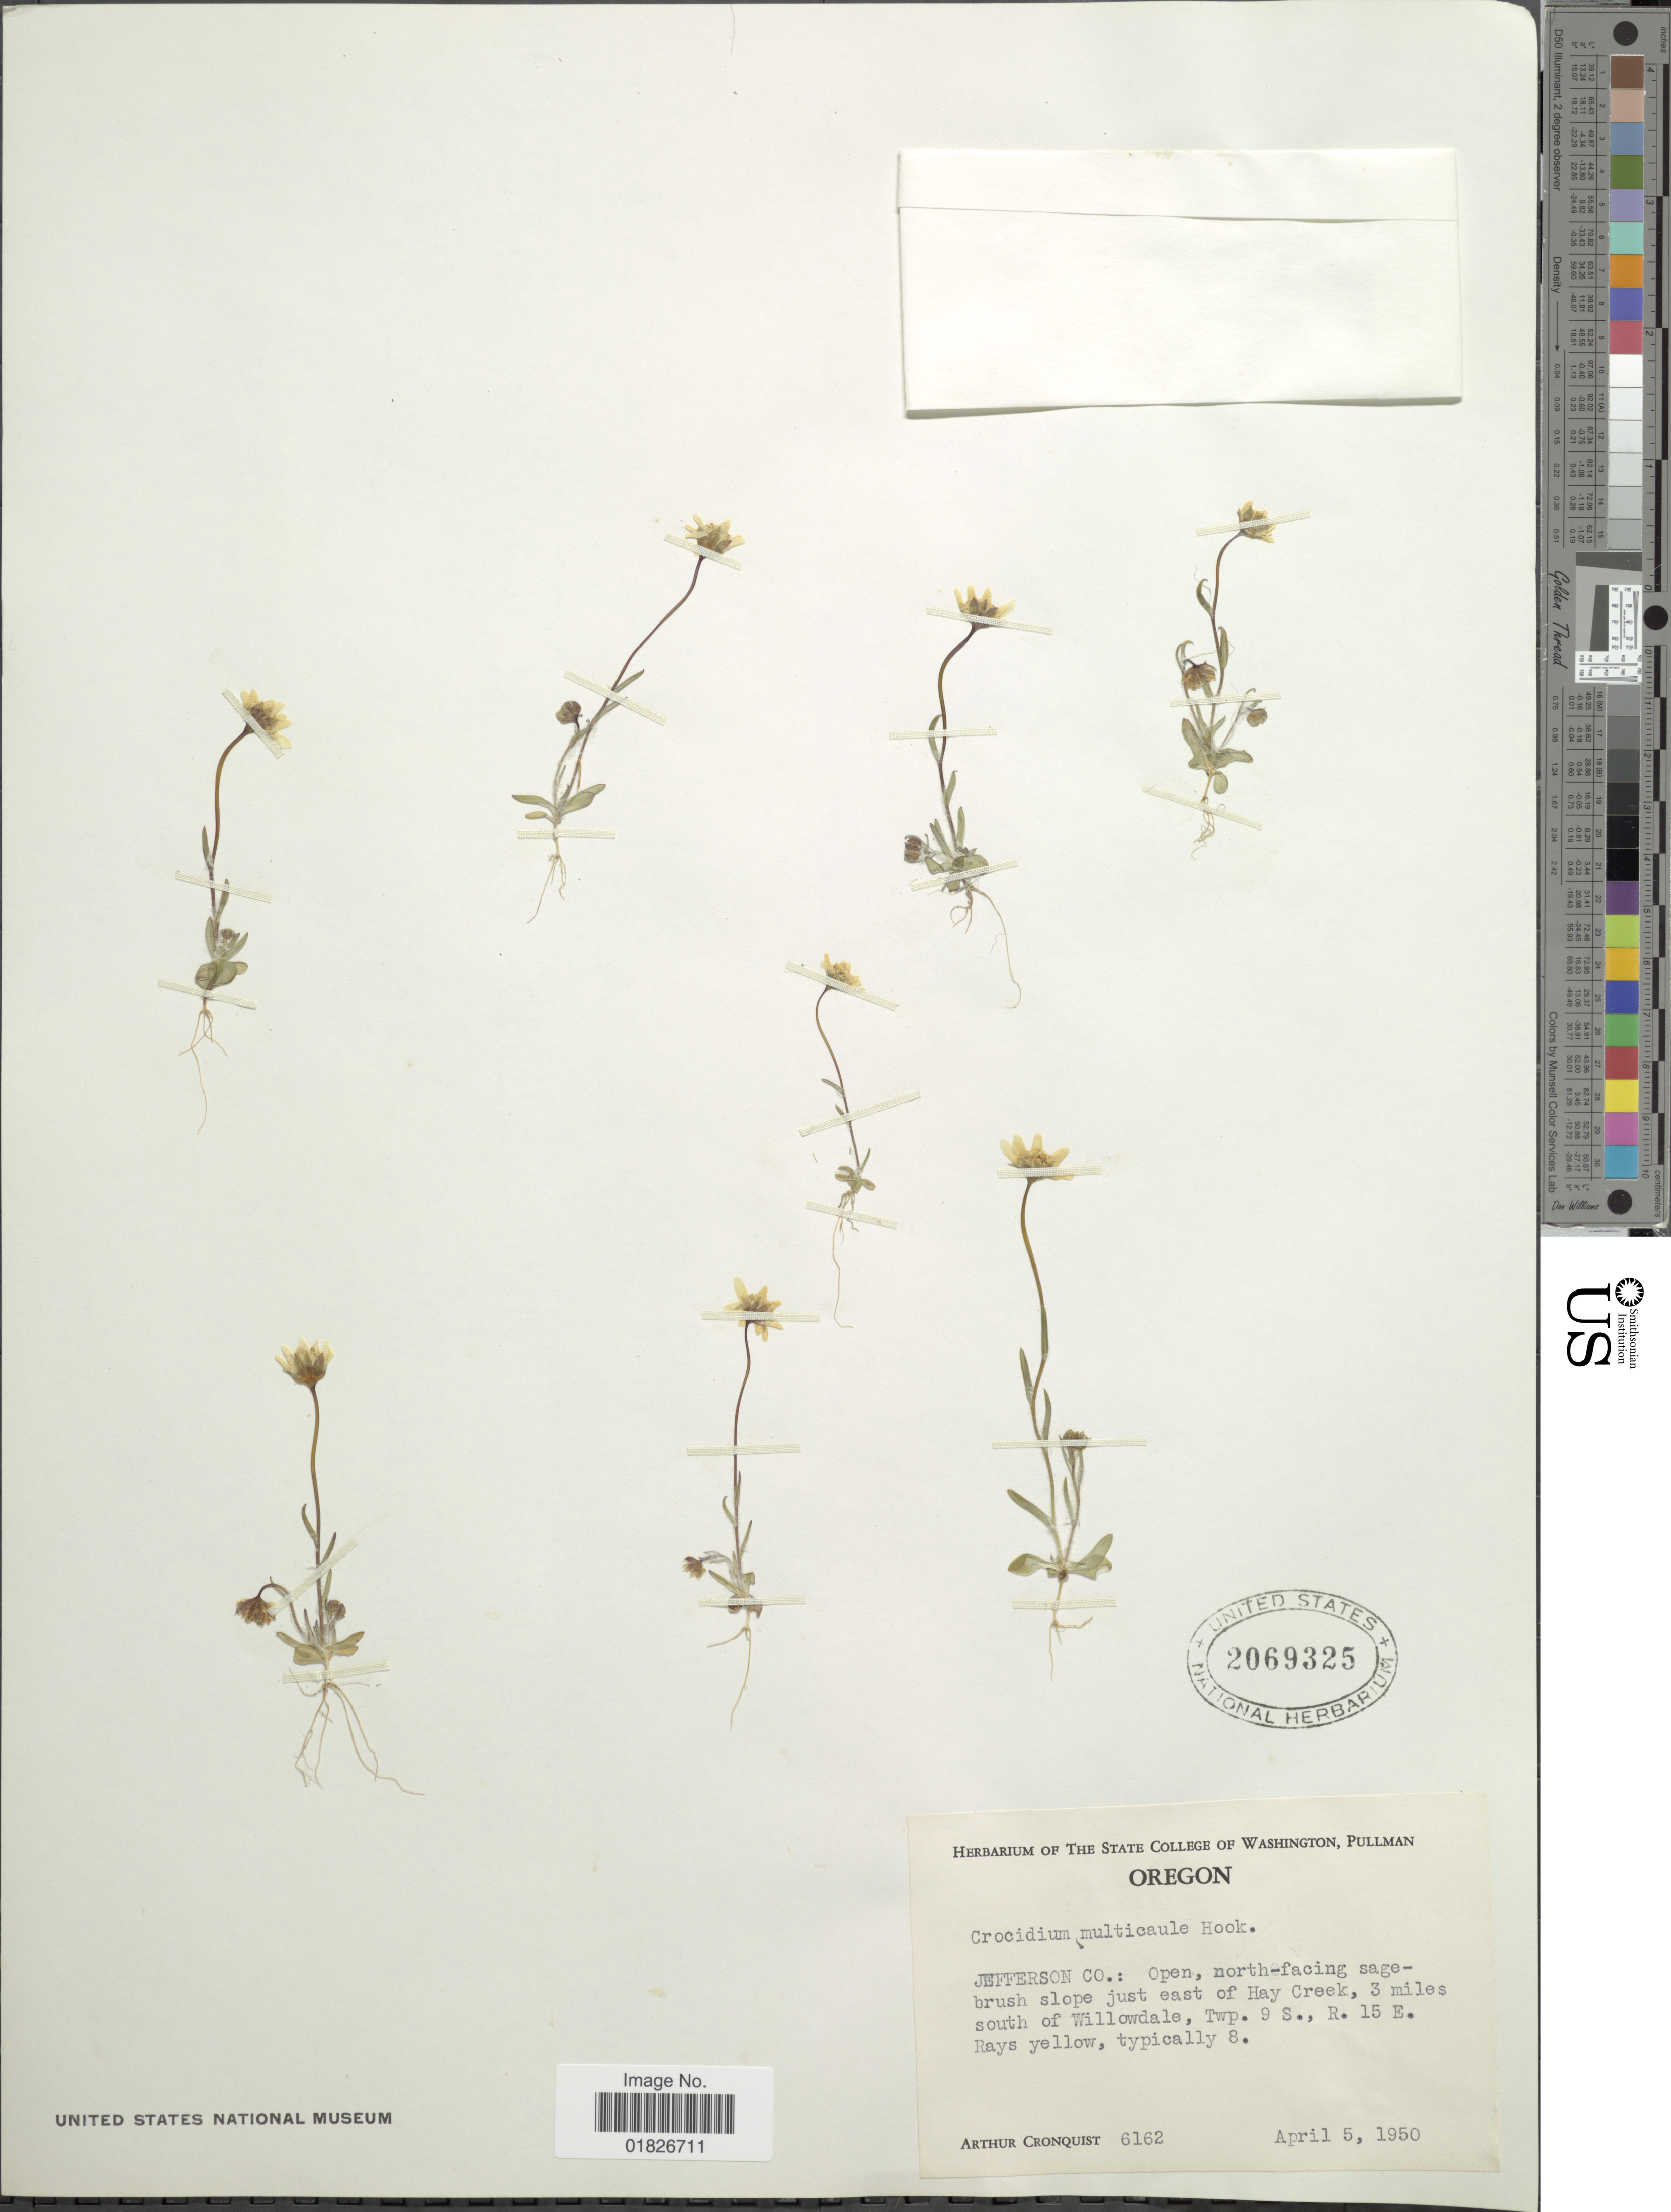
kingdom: Plantae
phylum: Tracheophyta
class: Magnoliopsida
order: Asterales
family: Asteraceae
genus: Crocidium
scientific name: Crocidium multicaule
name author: Hook.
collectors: A. J. Cronquist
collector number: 6162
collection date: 1950-04-05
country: United States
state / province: Oregon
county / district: Jefferson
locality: Jefferson Co., slope just east of Hay Creek, 3 miles south of Willowdale, Twp. 9S, R15E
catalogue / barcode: US 2069325